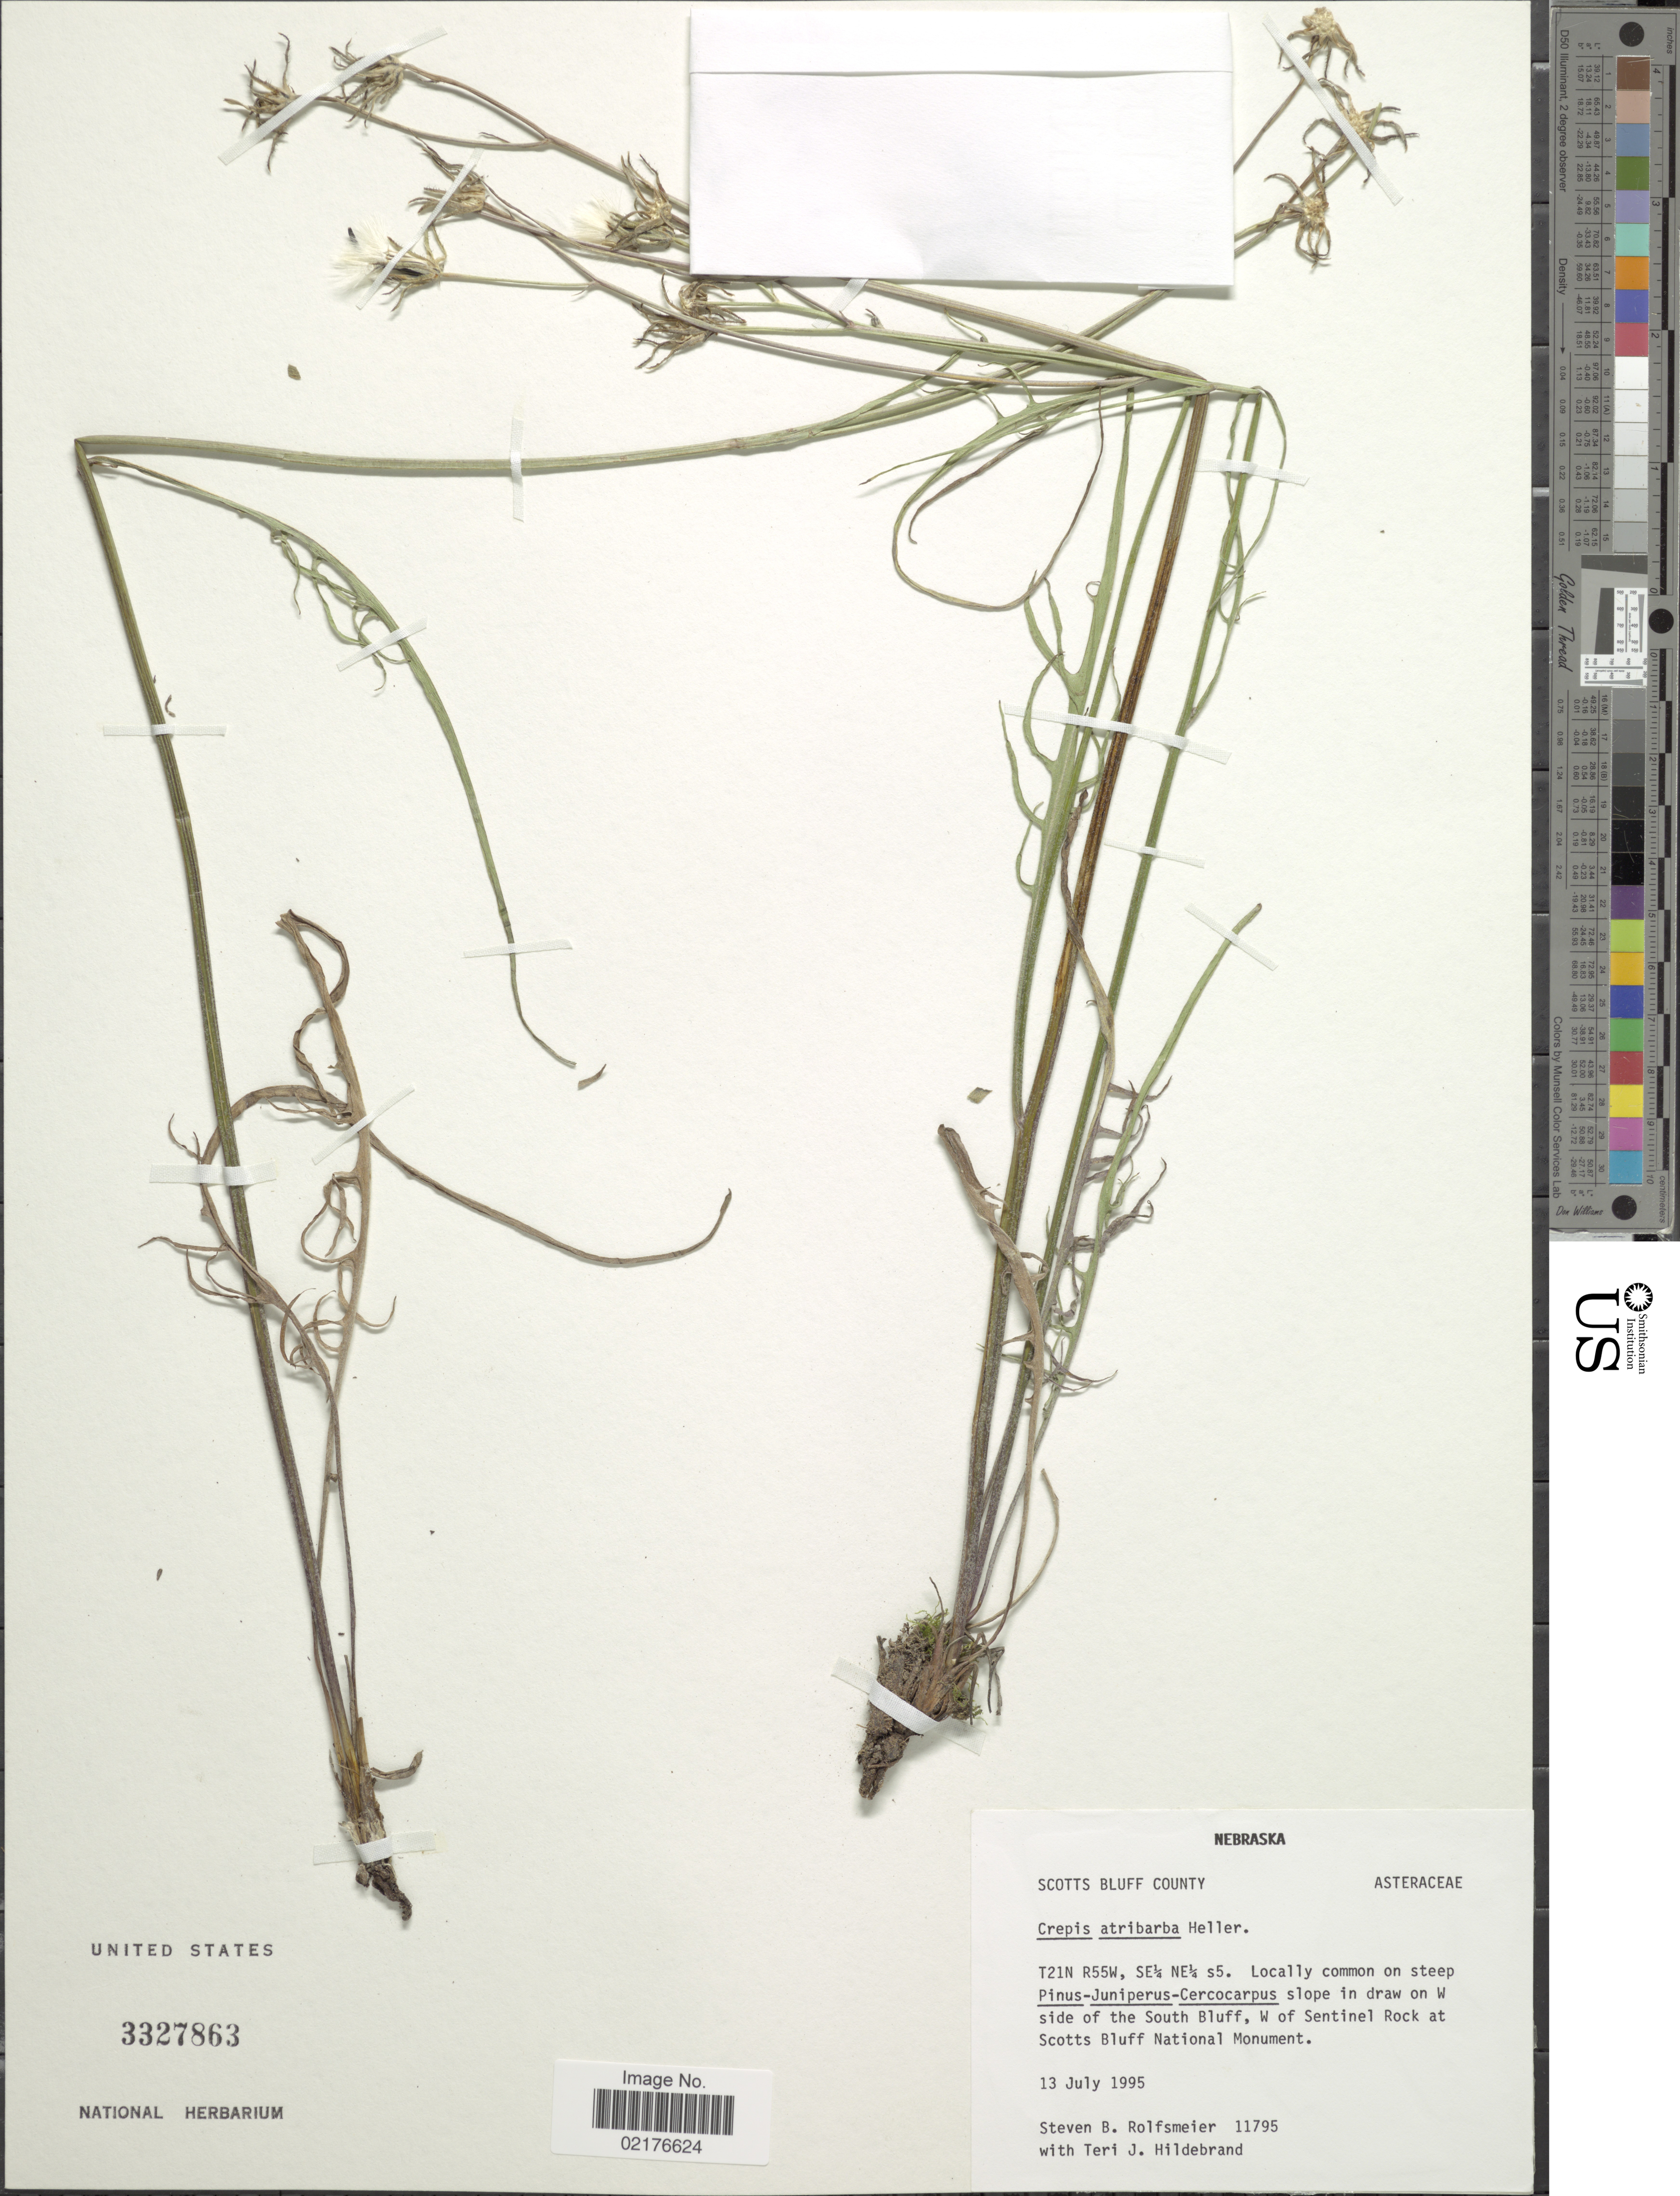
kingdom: Plantae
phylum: Tracheophyta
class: Magnoliopsida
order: Asterales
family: Asteraceae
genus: Crepis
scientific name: Crepis atribarba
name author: A. Heller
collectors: S. Rolfsmeier & T. Hildebrand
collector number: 11795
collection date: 1995-07-13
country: United States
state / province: Nebraska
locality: T21N, R55W, SE¼ NE¼ s5, slope in draw on W side of the South Bluff, W of Sentinel Rock at Scotts Bluff National Monument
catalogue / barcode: US 3327863